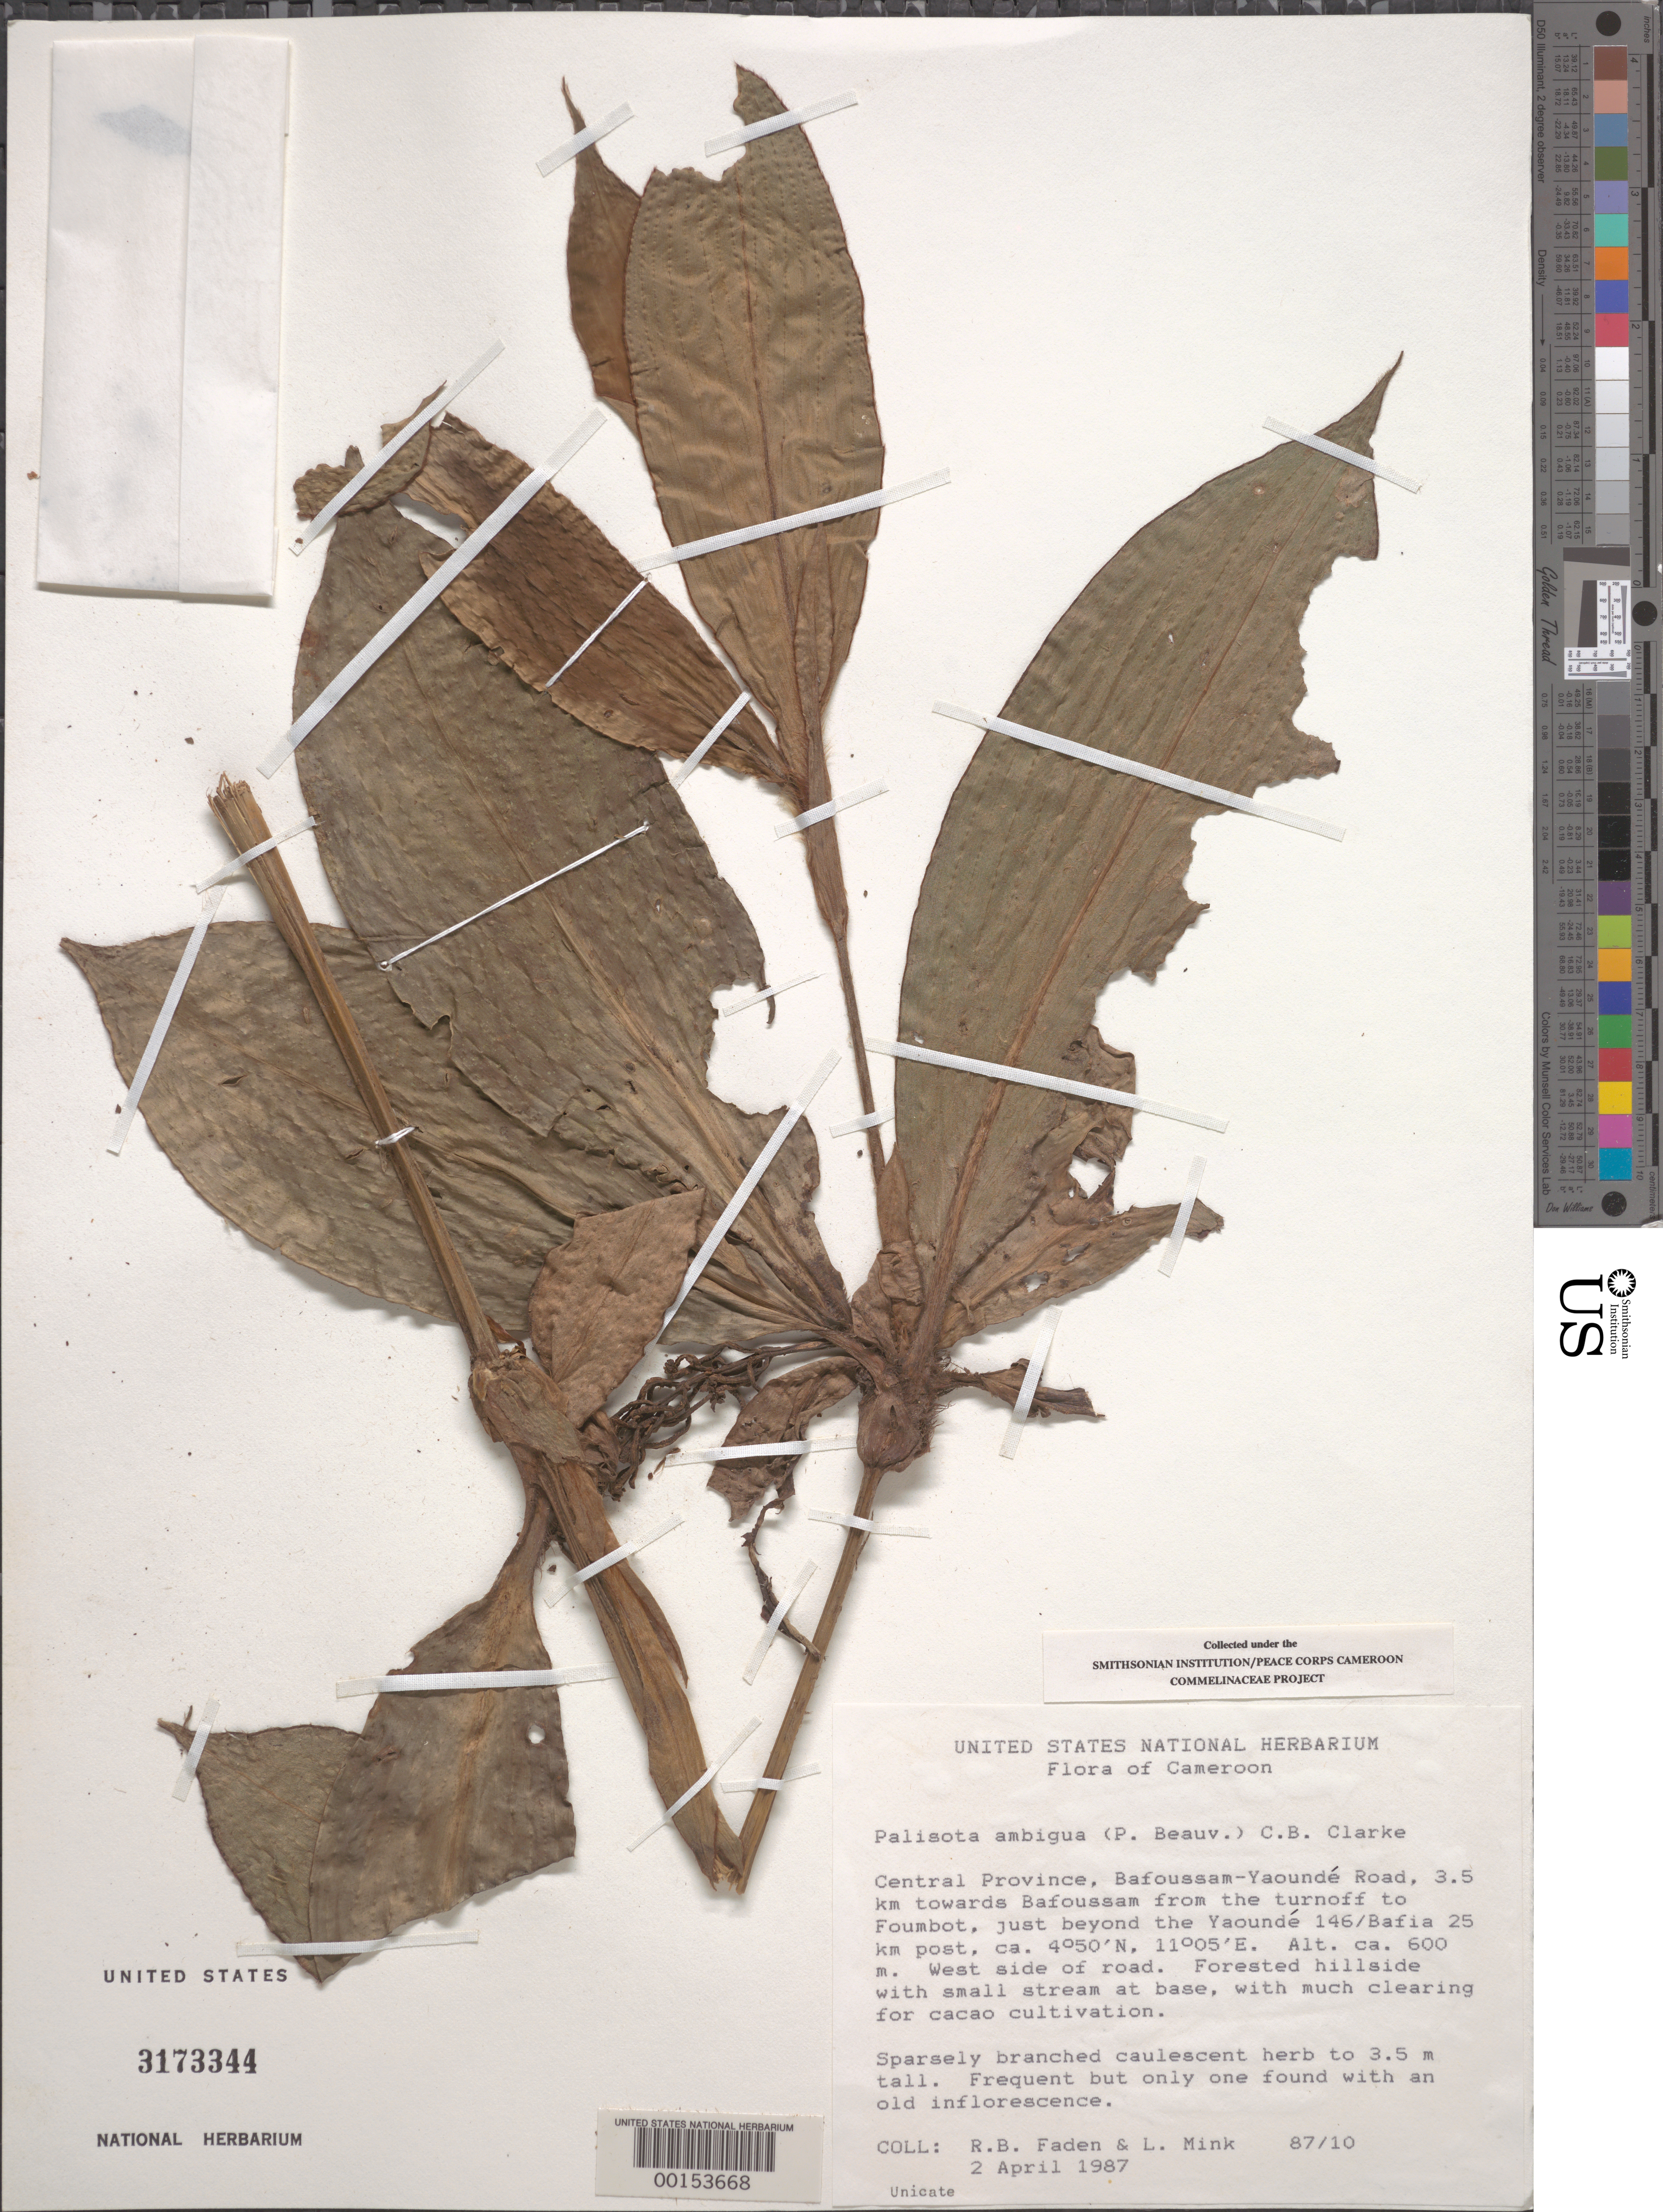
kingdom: Plantae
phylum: Tracheophyta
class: Liliopsida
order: Commelinales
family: Commelinaceae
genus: Palisota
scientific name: Palisota ambigua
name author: (P. Beauv.) C.B. Clarke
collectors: R. B. Faden & L. Mink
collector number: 87/10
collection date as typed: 02 Apr 1987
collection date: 1987-04-02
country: Cameroon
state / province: Centre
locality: Bafoussam-yaounde road, 3.5 km towards bafoussam from turnoff to foumbot, just beyond yaounde 146/bafia 25 km post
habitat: Forested hillside with small stream at base, clearing for cacao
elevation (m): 600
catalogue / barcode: US 3173344